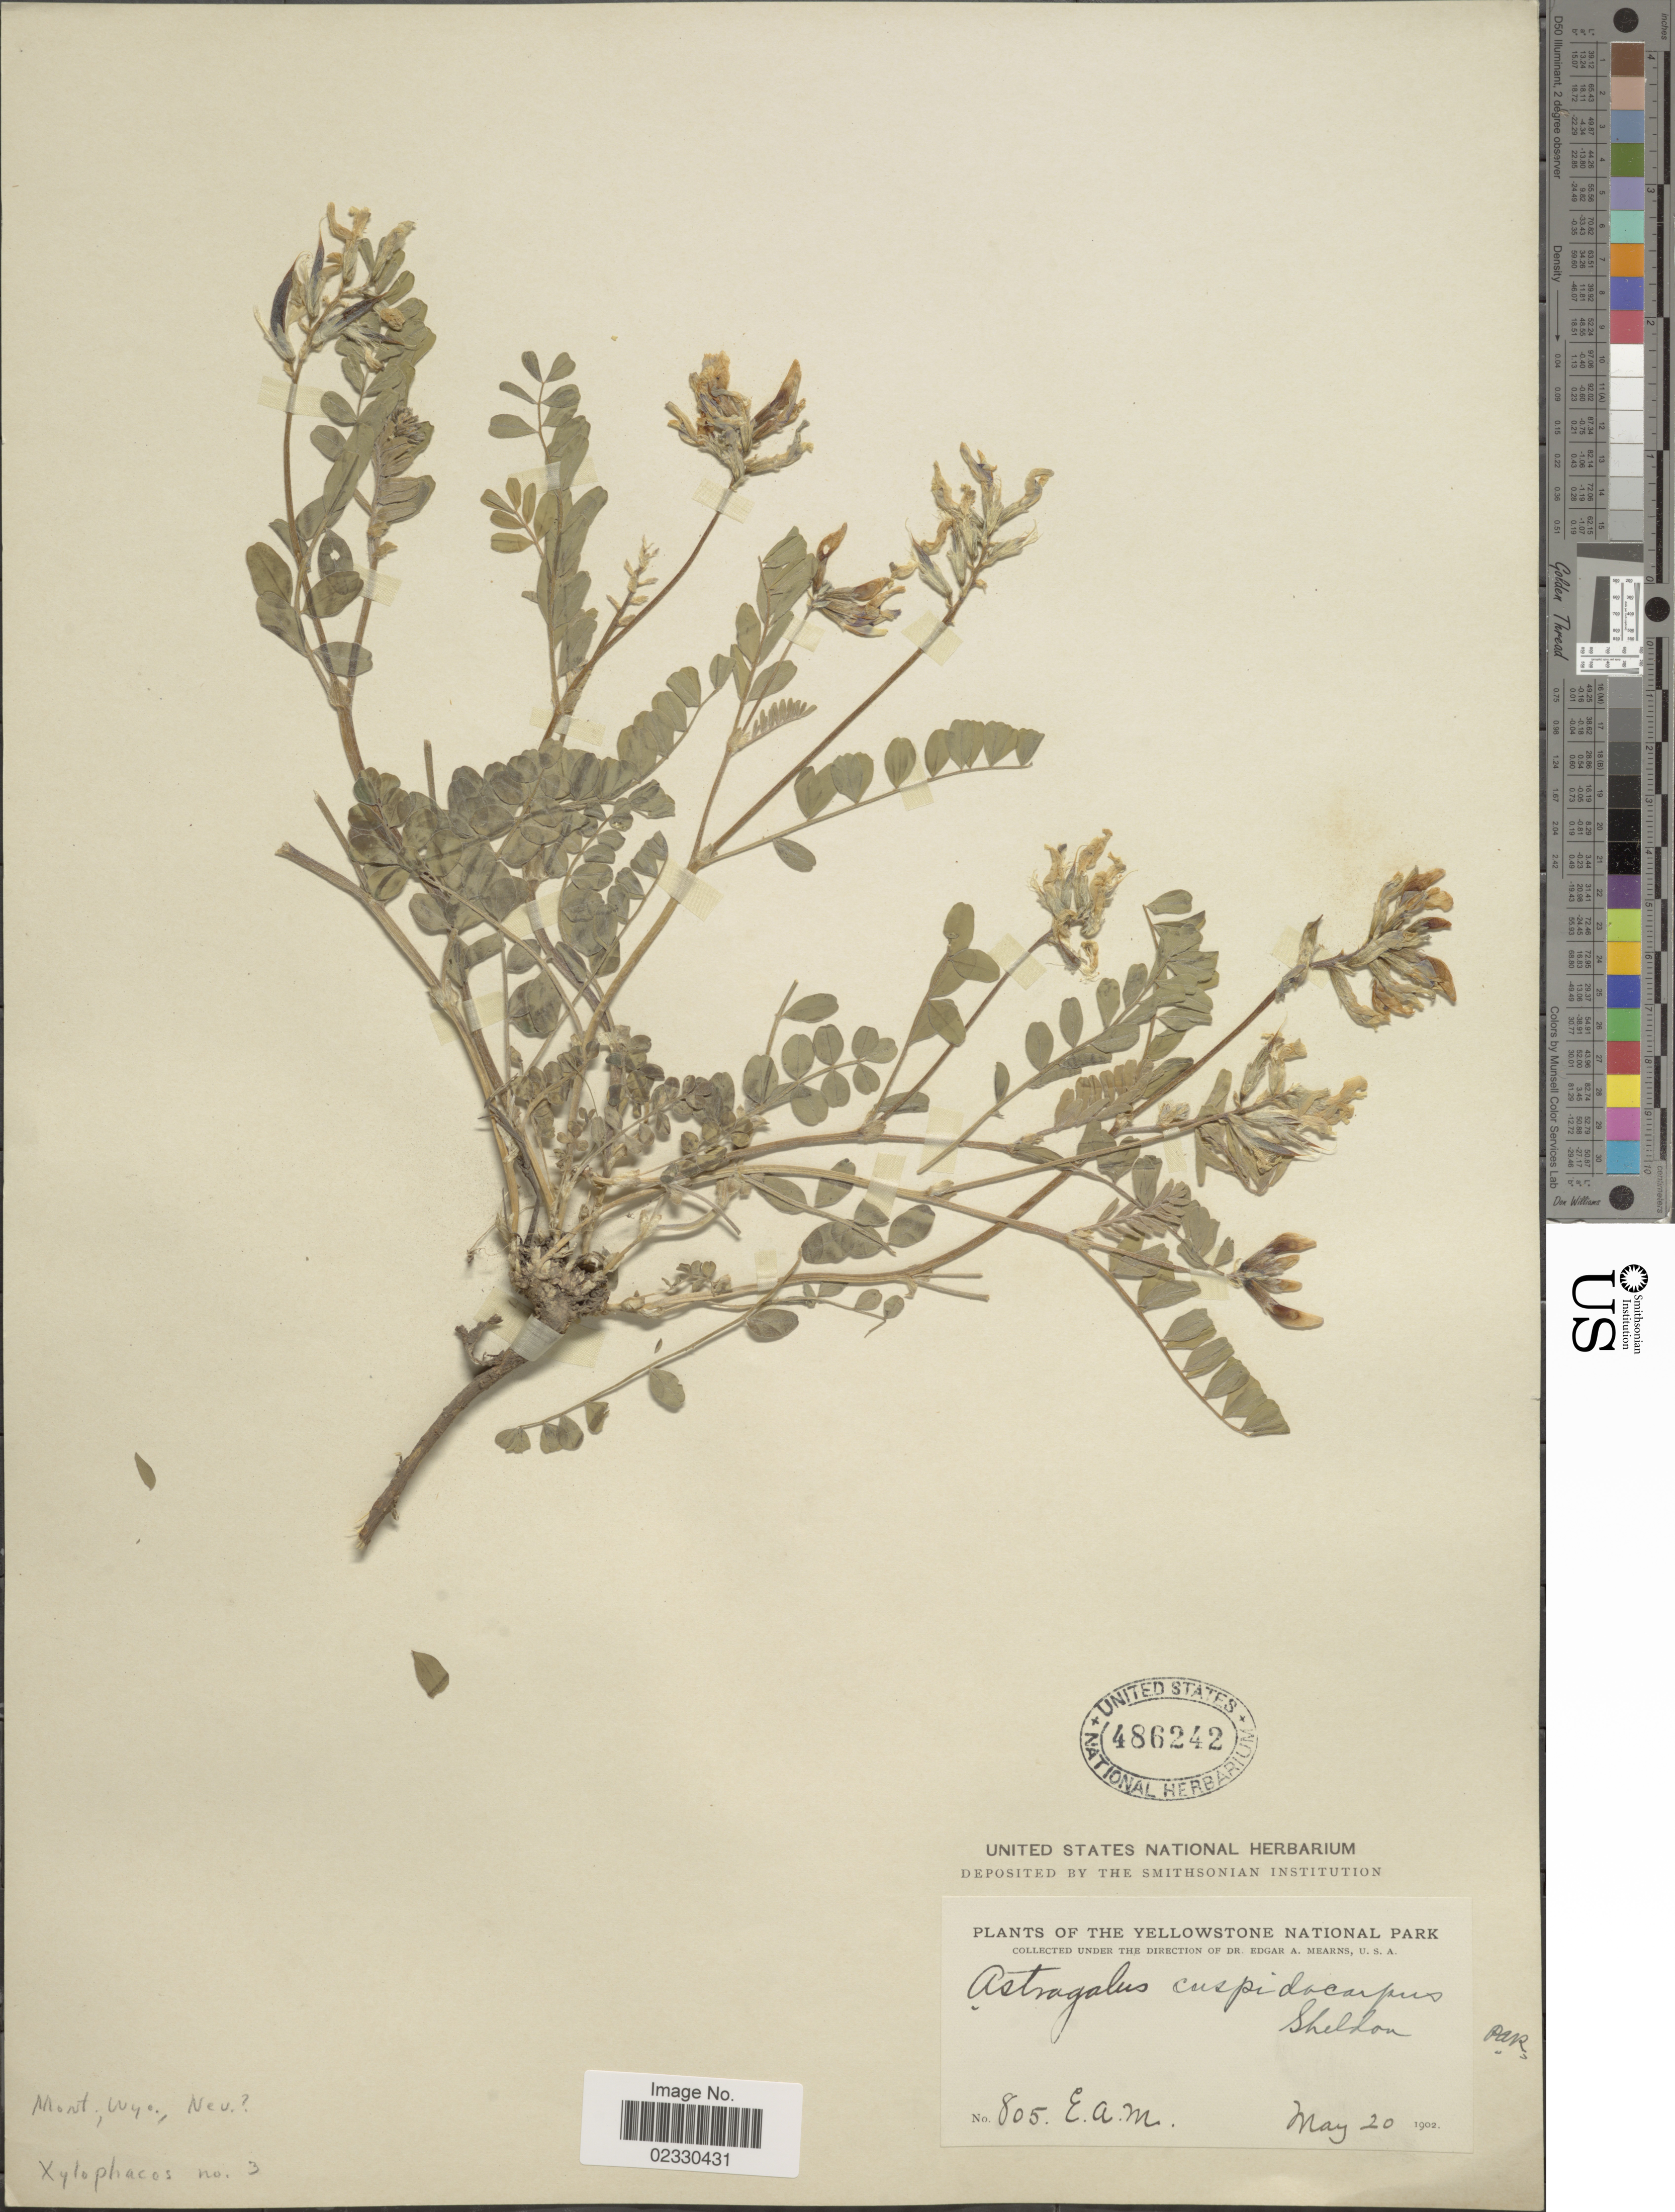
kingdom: Plantae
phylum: Tracheophyta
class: Magnoliopsida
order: Fabales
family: Fabaceae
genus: Astragalus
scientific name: Astragalus cuspidocarpus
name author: E. Sheld.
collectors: E. A. Mearns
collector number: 805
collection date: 1902-05-20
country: United States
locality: Yellowstone National Park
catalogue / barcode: US 486242